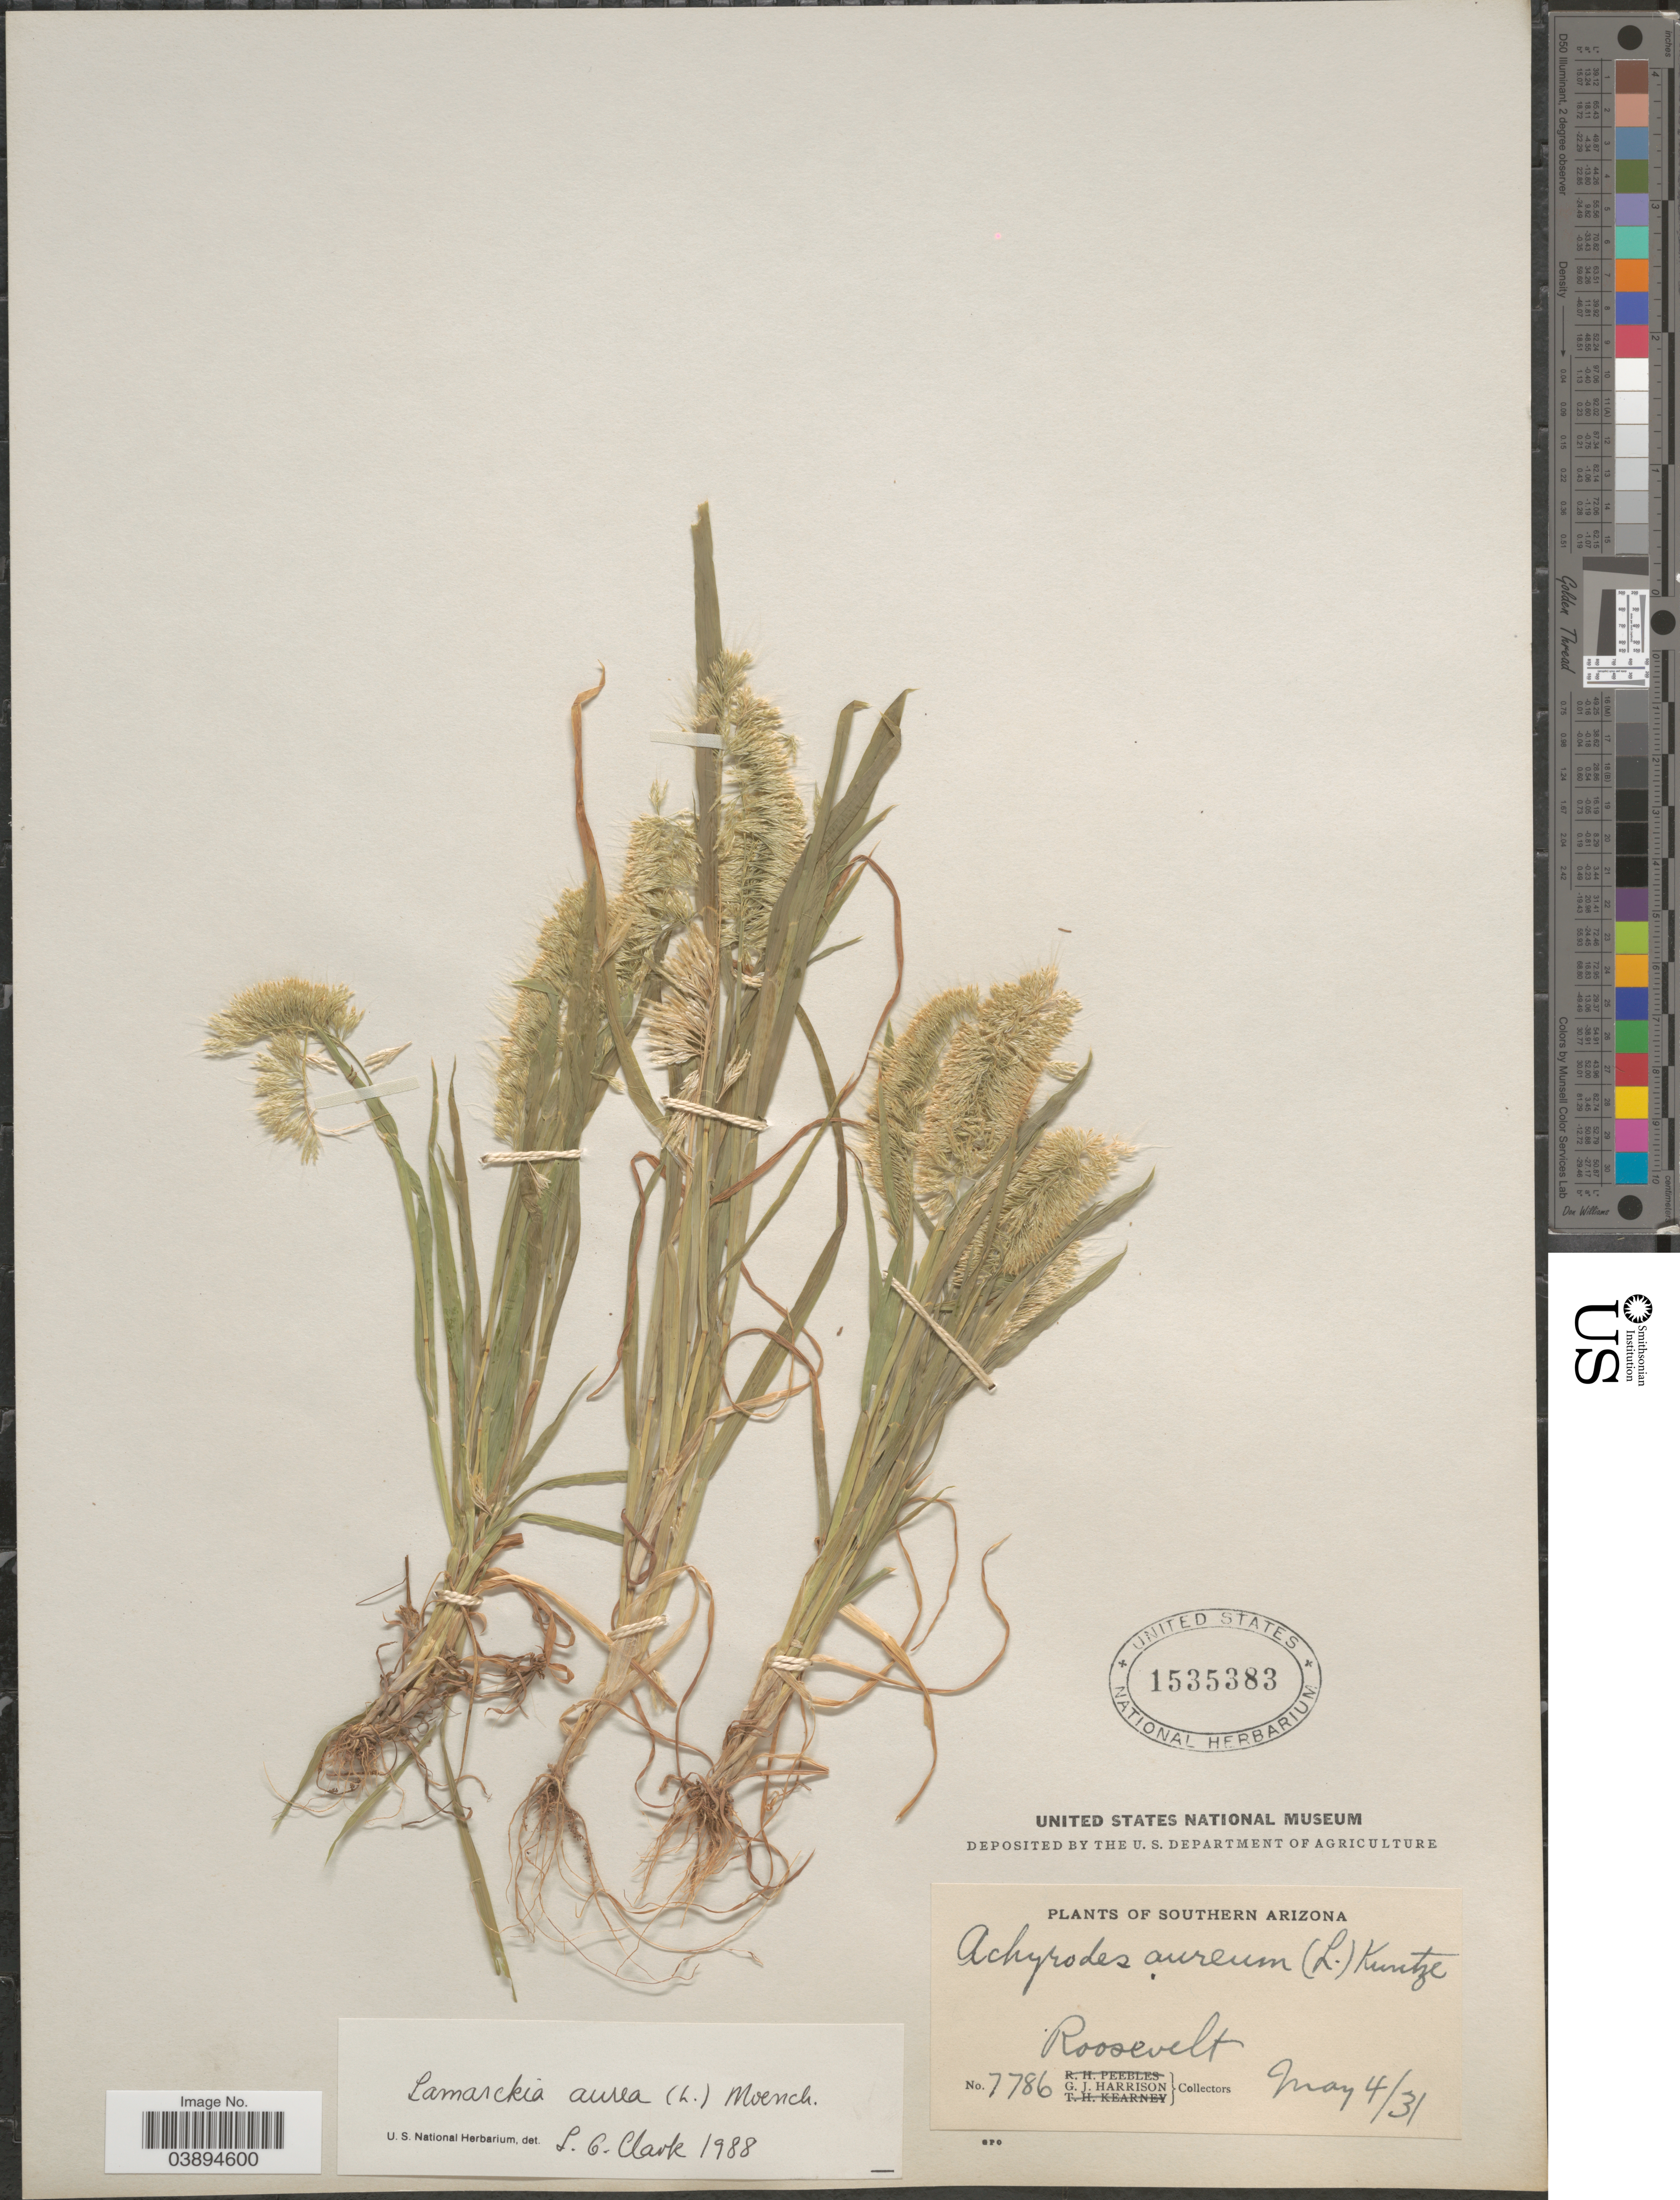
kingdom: Plantae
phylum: Tracheophyta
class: Liliopsida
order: Poales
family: Poaceae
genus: Lamarckia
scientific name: Lamarckia aurea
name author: (L.) Moench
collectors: G. J. Harrison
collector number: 7786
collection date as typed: Transcribed d/m/y: 4/5/31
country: United States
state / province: Arizona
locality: Southern Arizona. Roosevelt.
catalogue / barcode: US 1535383